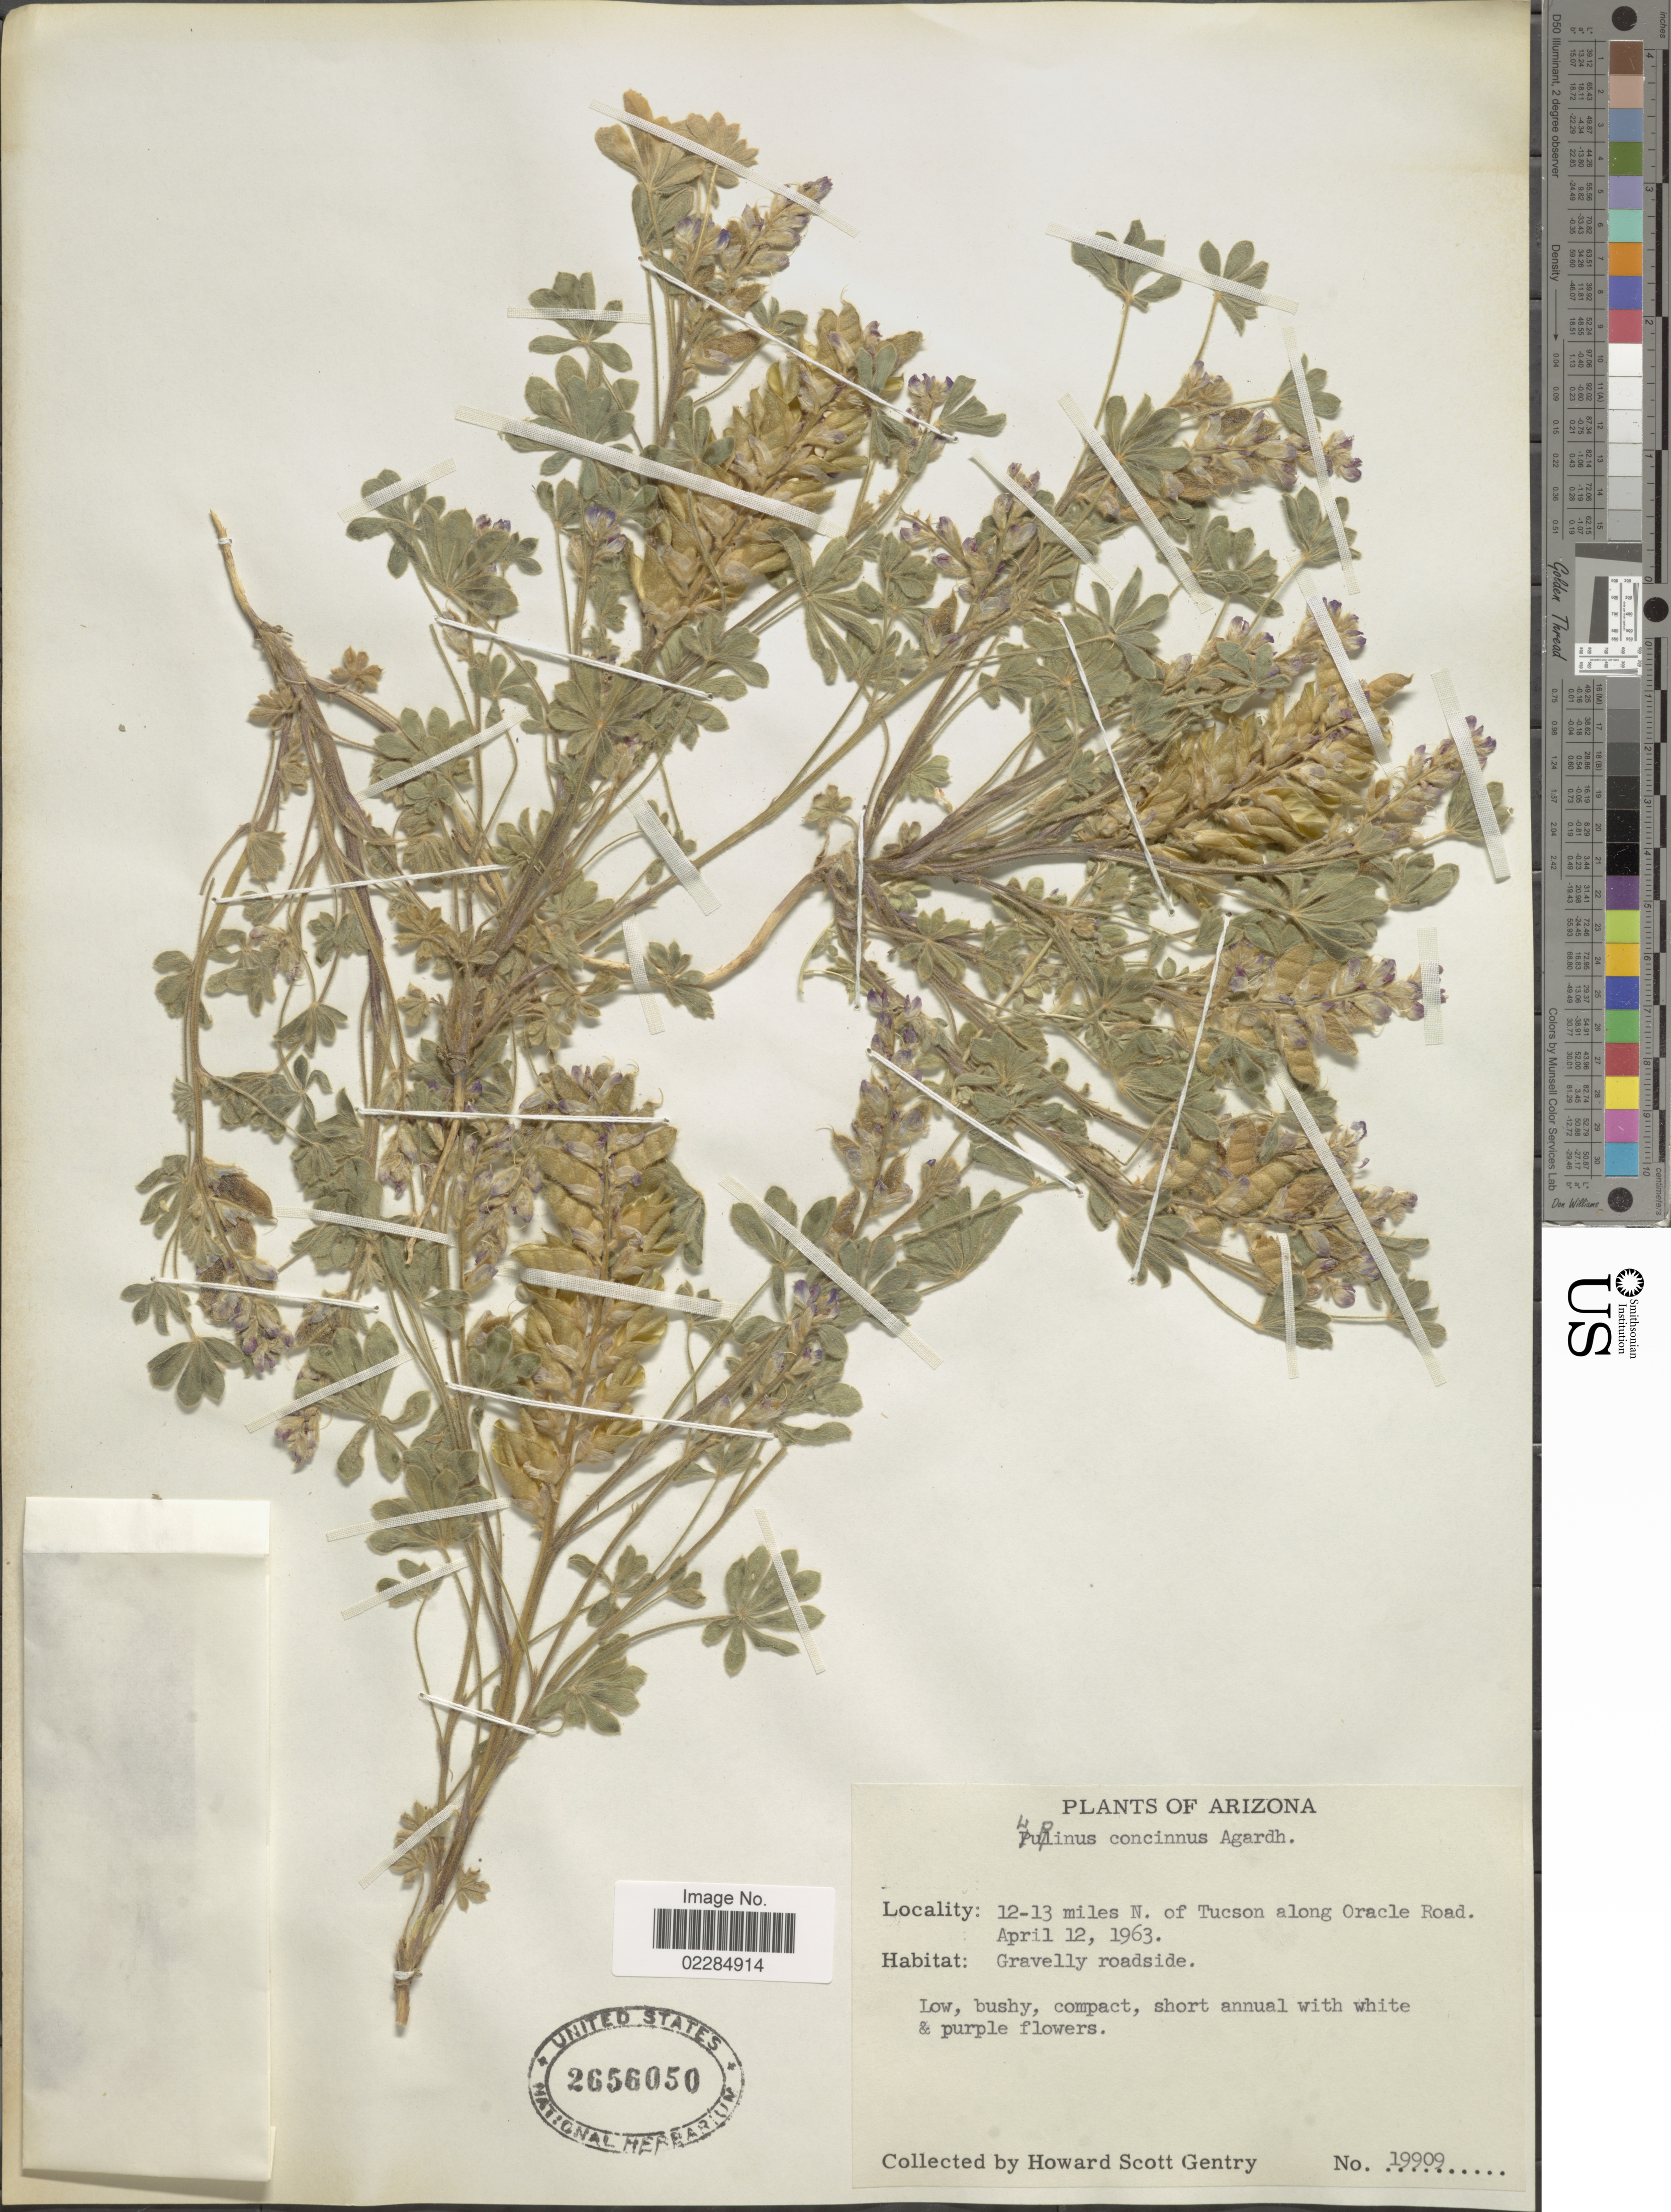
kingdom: Plantae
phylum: Tracheophyta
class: Magnoliopsida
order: Fabales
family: Fabaceae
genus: Lupinus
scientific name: Lupinus concinnus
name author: J. Agardh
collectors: H. S. Gentry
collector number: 19909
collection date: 1963-04-12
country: United States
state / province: Arizona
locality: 12-13 miles N. of Tucson along Oracle Road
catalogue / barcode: US 2656050